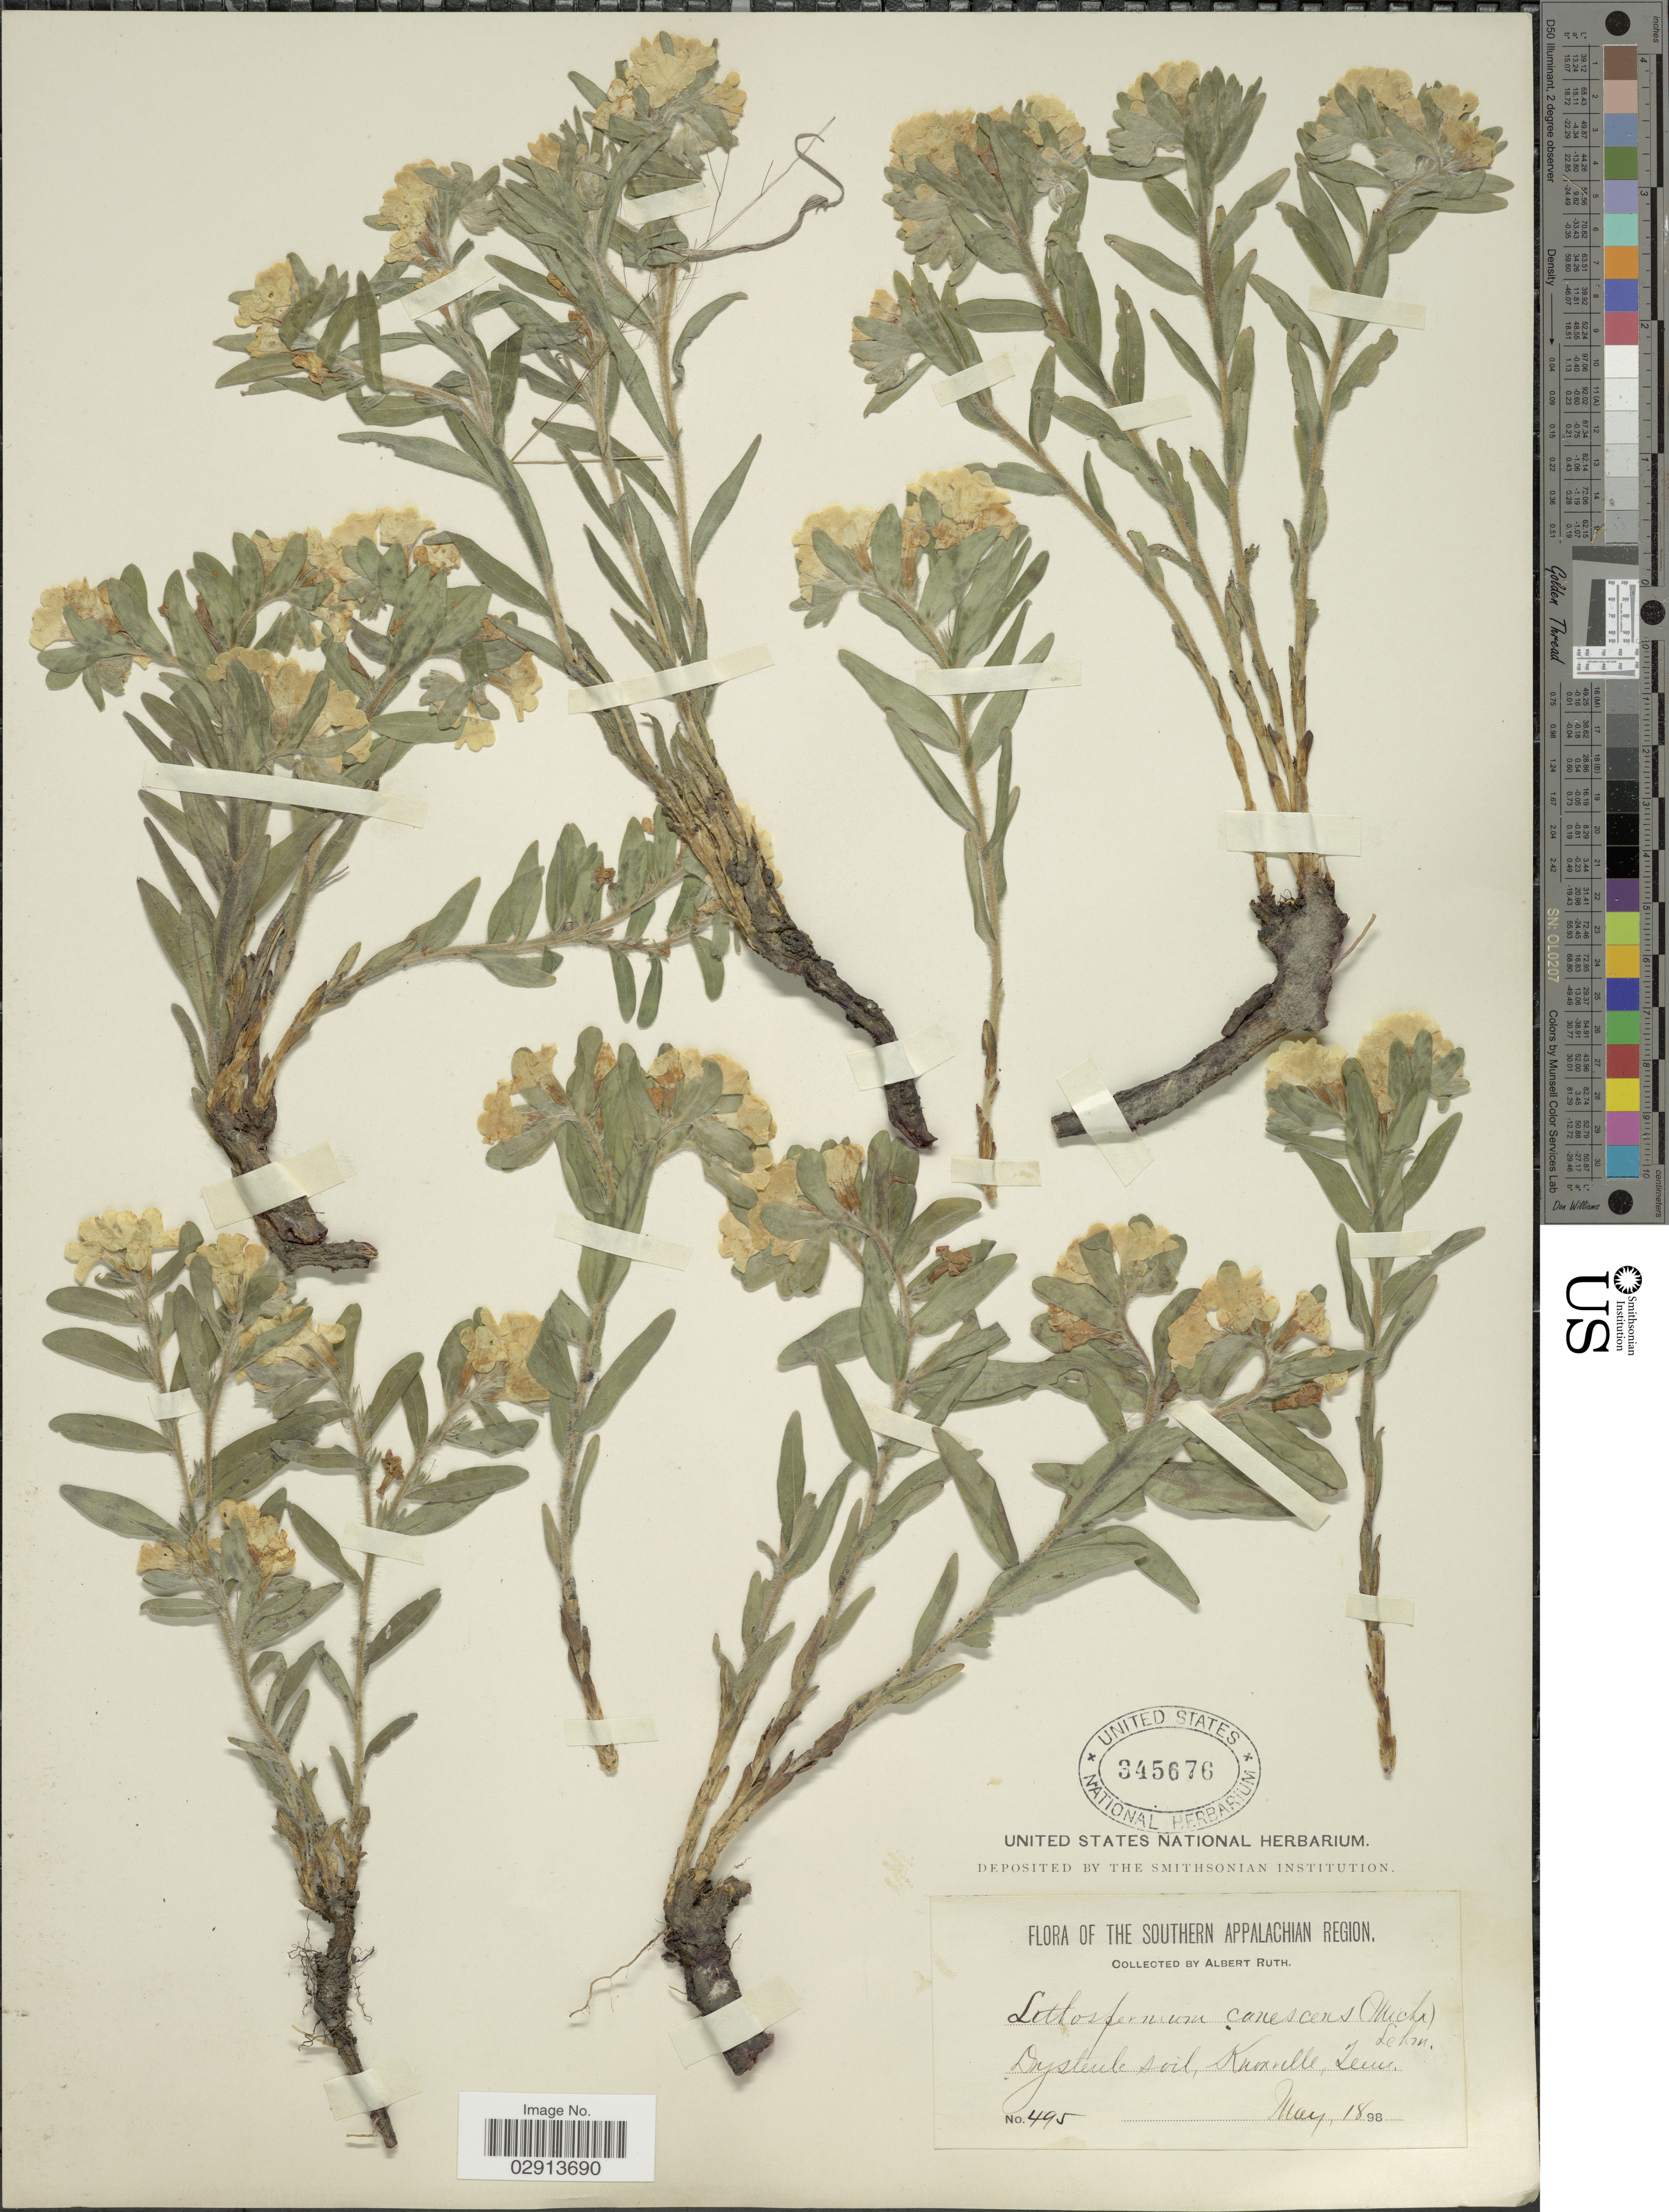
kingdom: Plantae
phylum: Tracheophyta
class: Magnoliopsida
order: Boraginales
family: Boraginaceae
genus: Lithospermum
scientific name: Lithospermum canescens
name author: (Michx.) Lehm.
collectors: A. Ruth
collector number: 495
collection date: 1898-05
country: United States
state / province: Tennessee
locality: The Southern Appalachian Region. Dry sterile soil, Knoxville, Tenn.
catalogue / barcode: US 345676